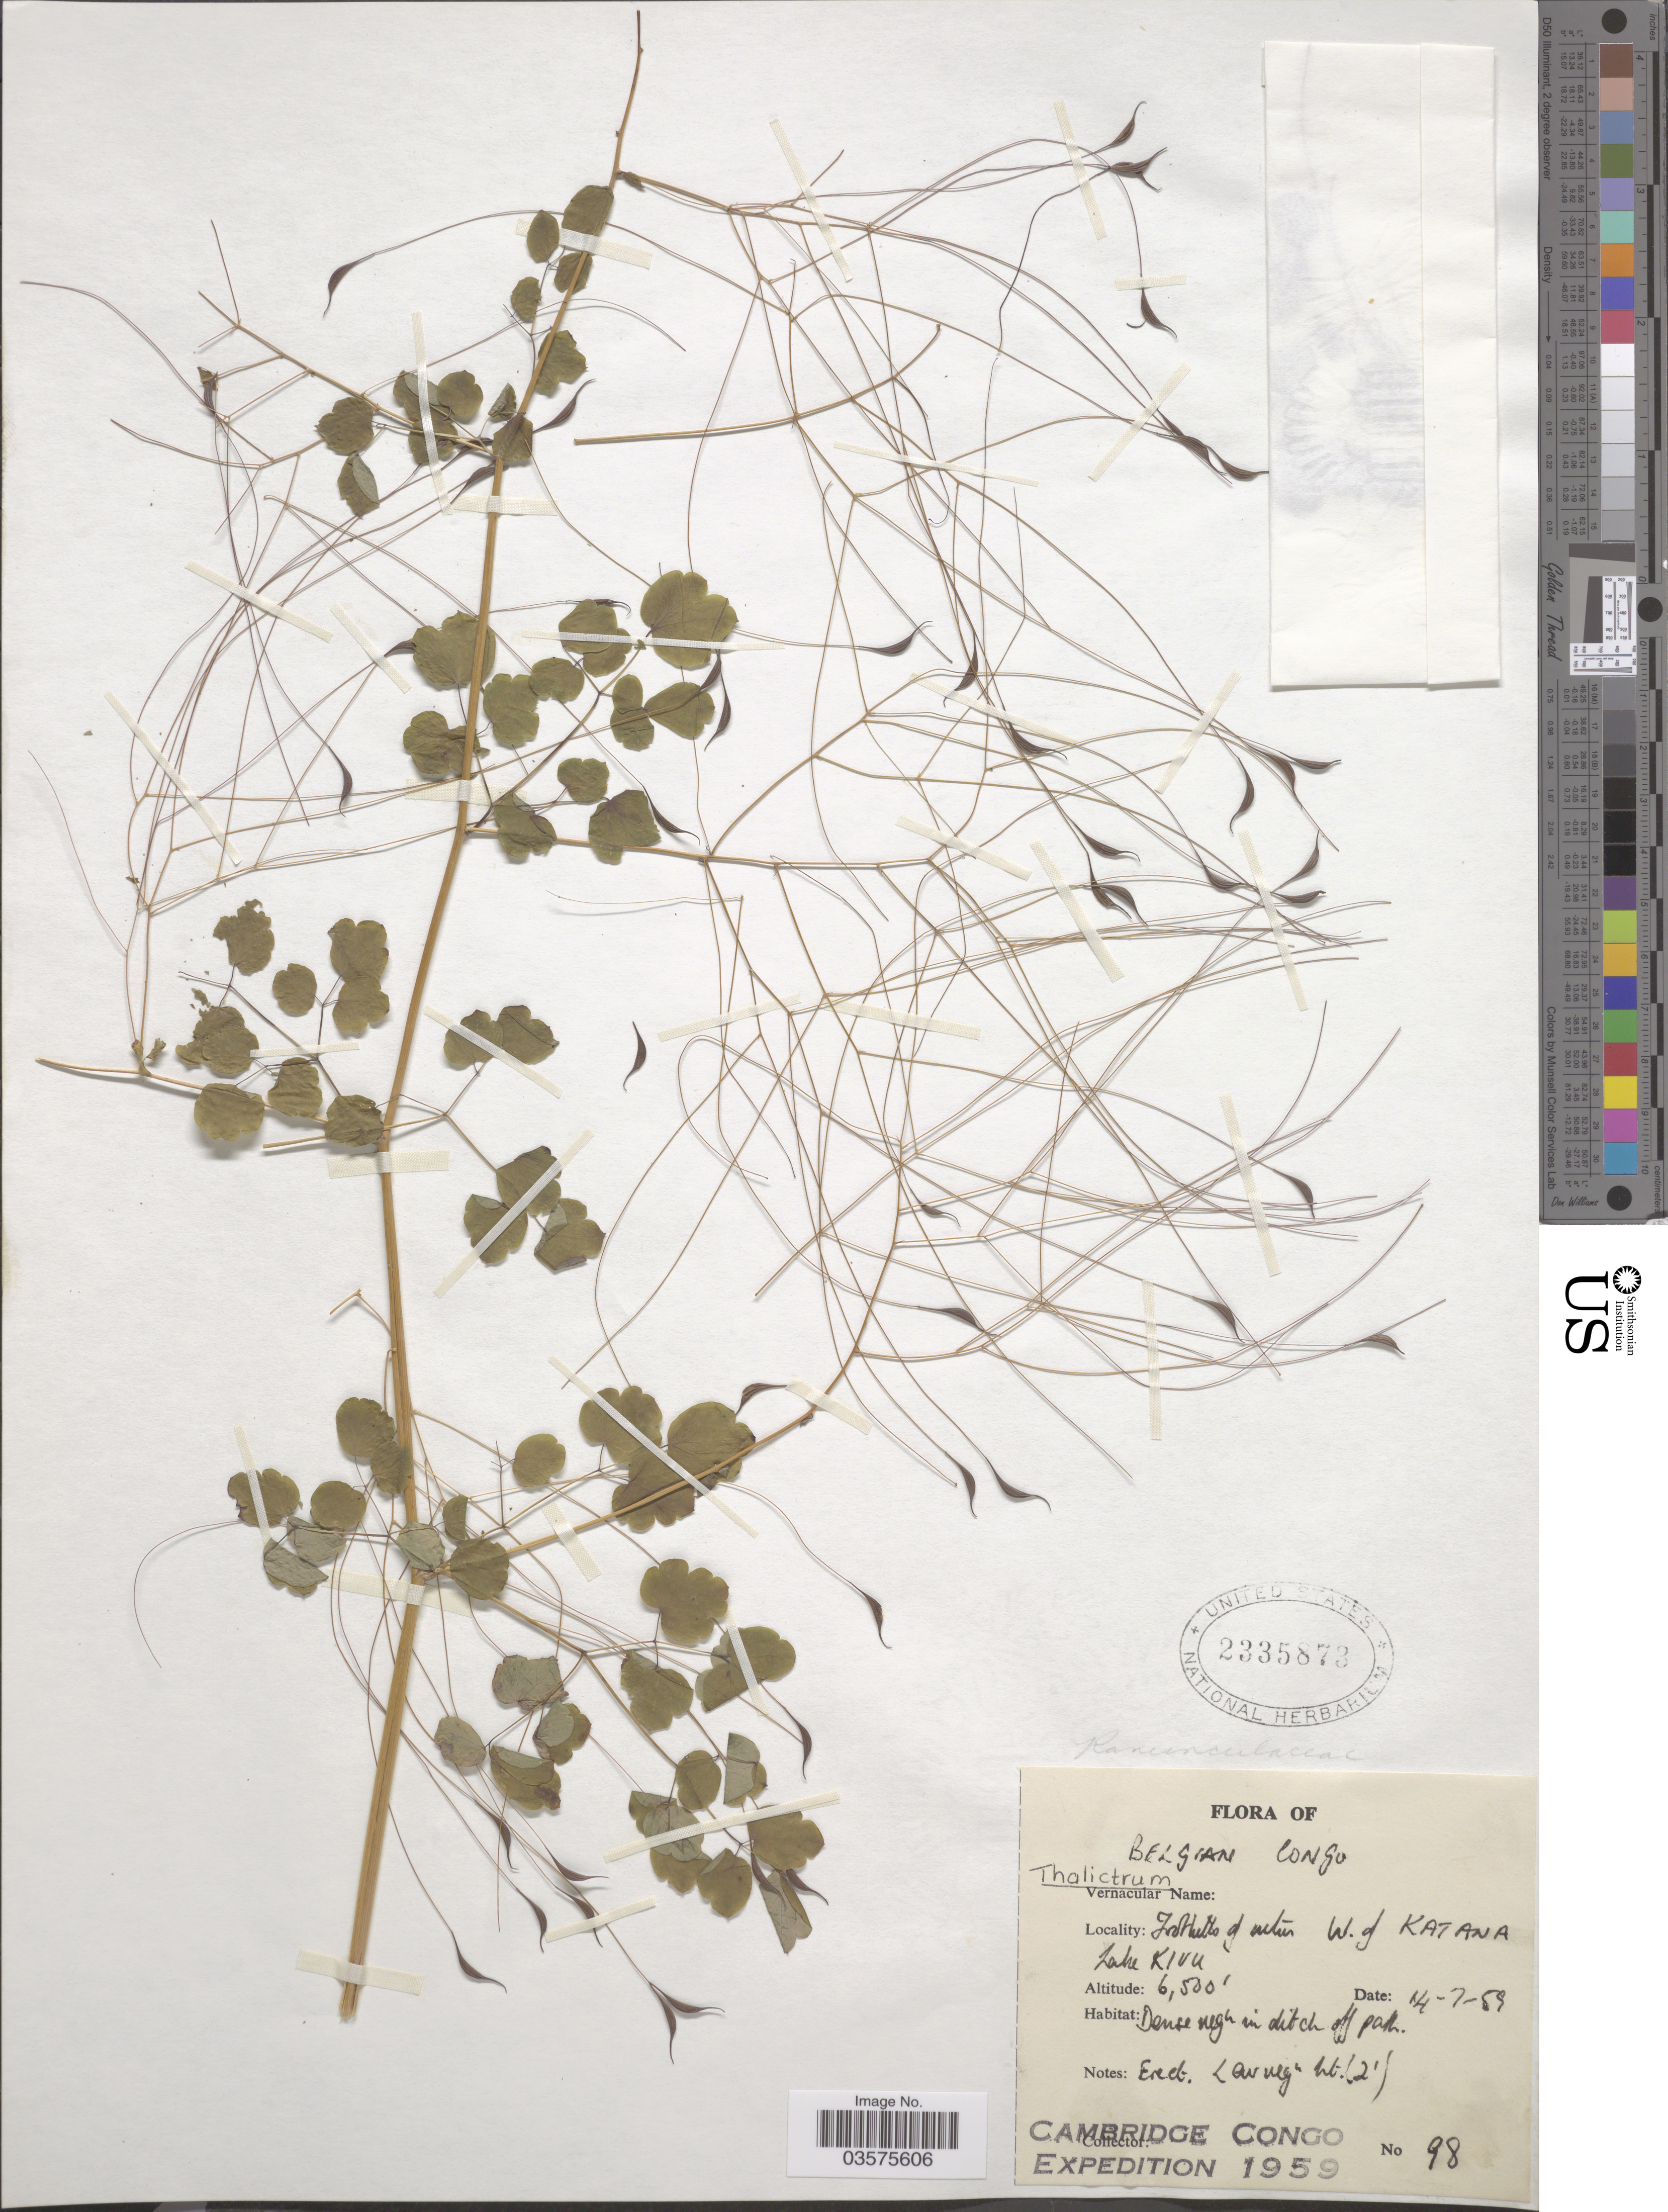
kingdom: Plantae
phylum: Tracheophyta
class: Magnoliopsida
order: Ranunculales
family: Ranunculaceae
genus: Thalictrum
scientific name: Thalictrum sp.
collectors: Cambridge Congo Expedition 1959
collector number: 98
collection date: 1959-07-14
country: Congo, Democratic Republic of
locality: Belgian Congo. Foothills of mtns W. of Katana. Lake Kivu.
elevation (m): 1981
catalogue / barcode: US 2335873